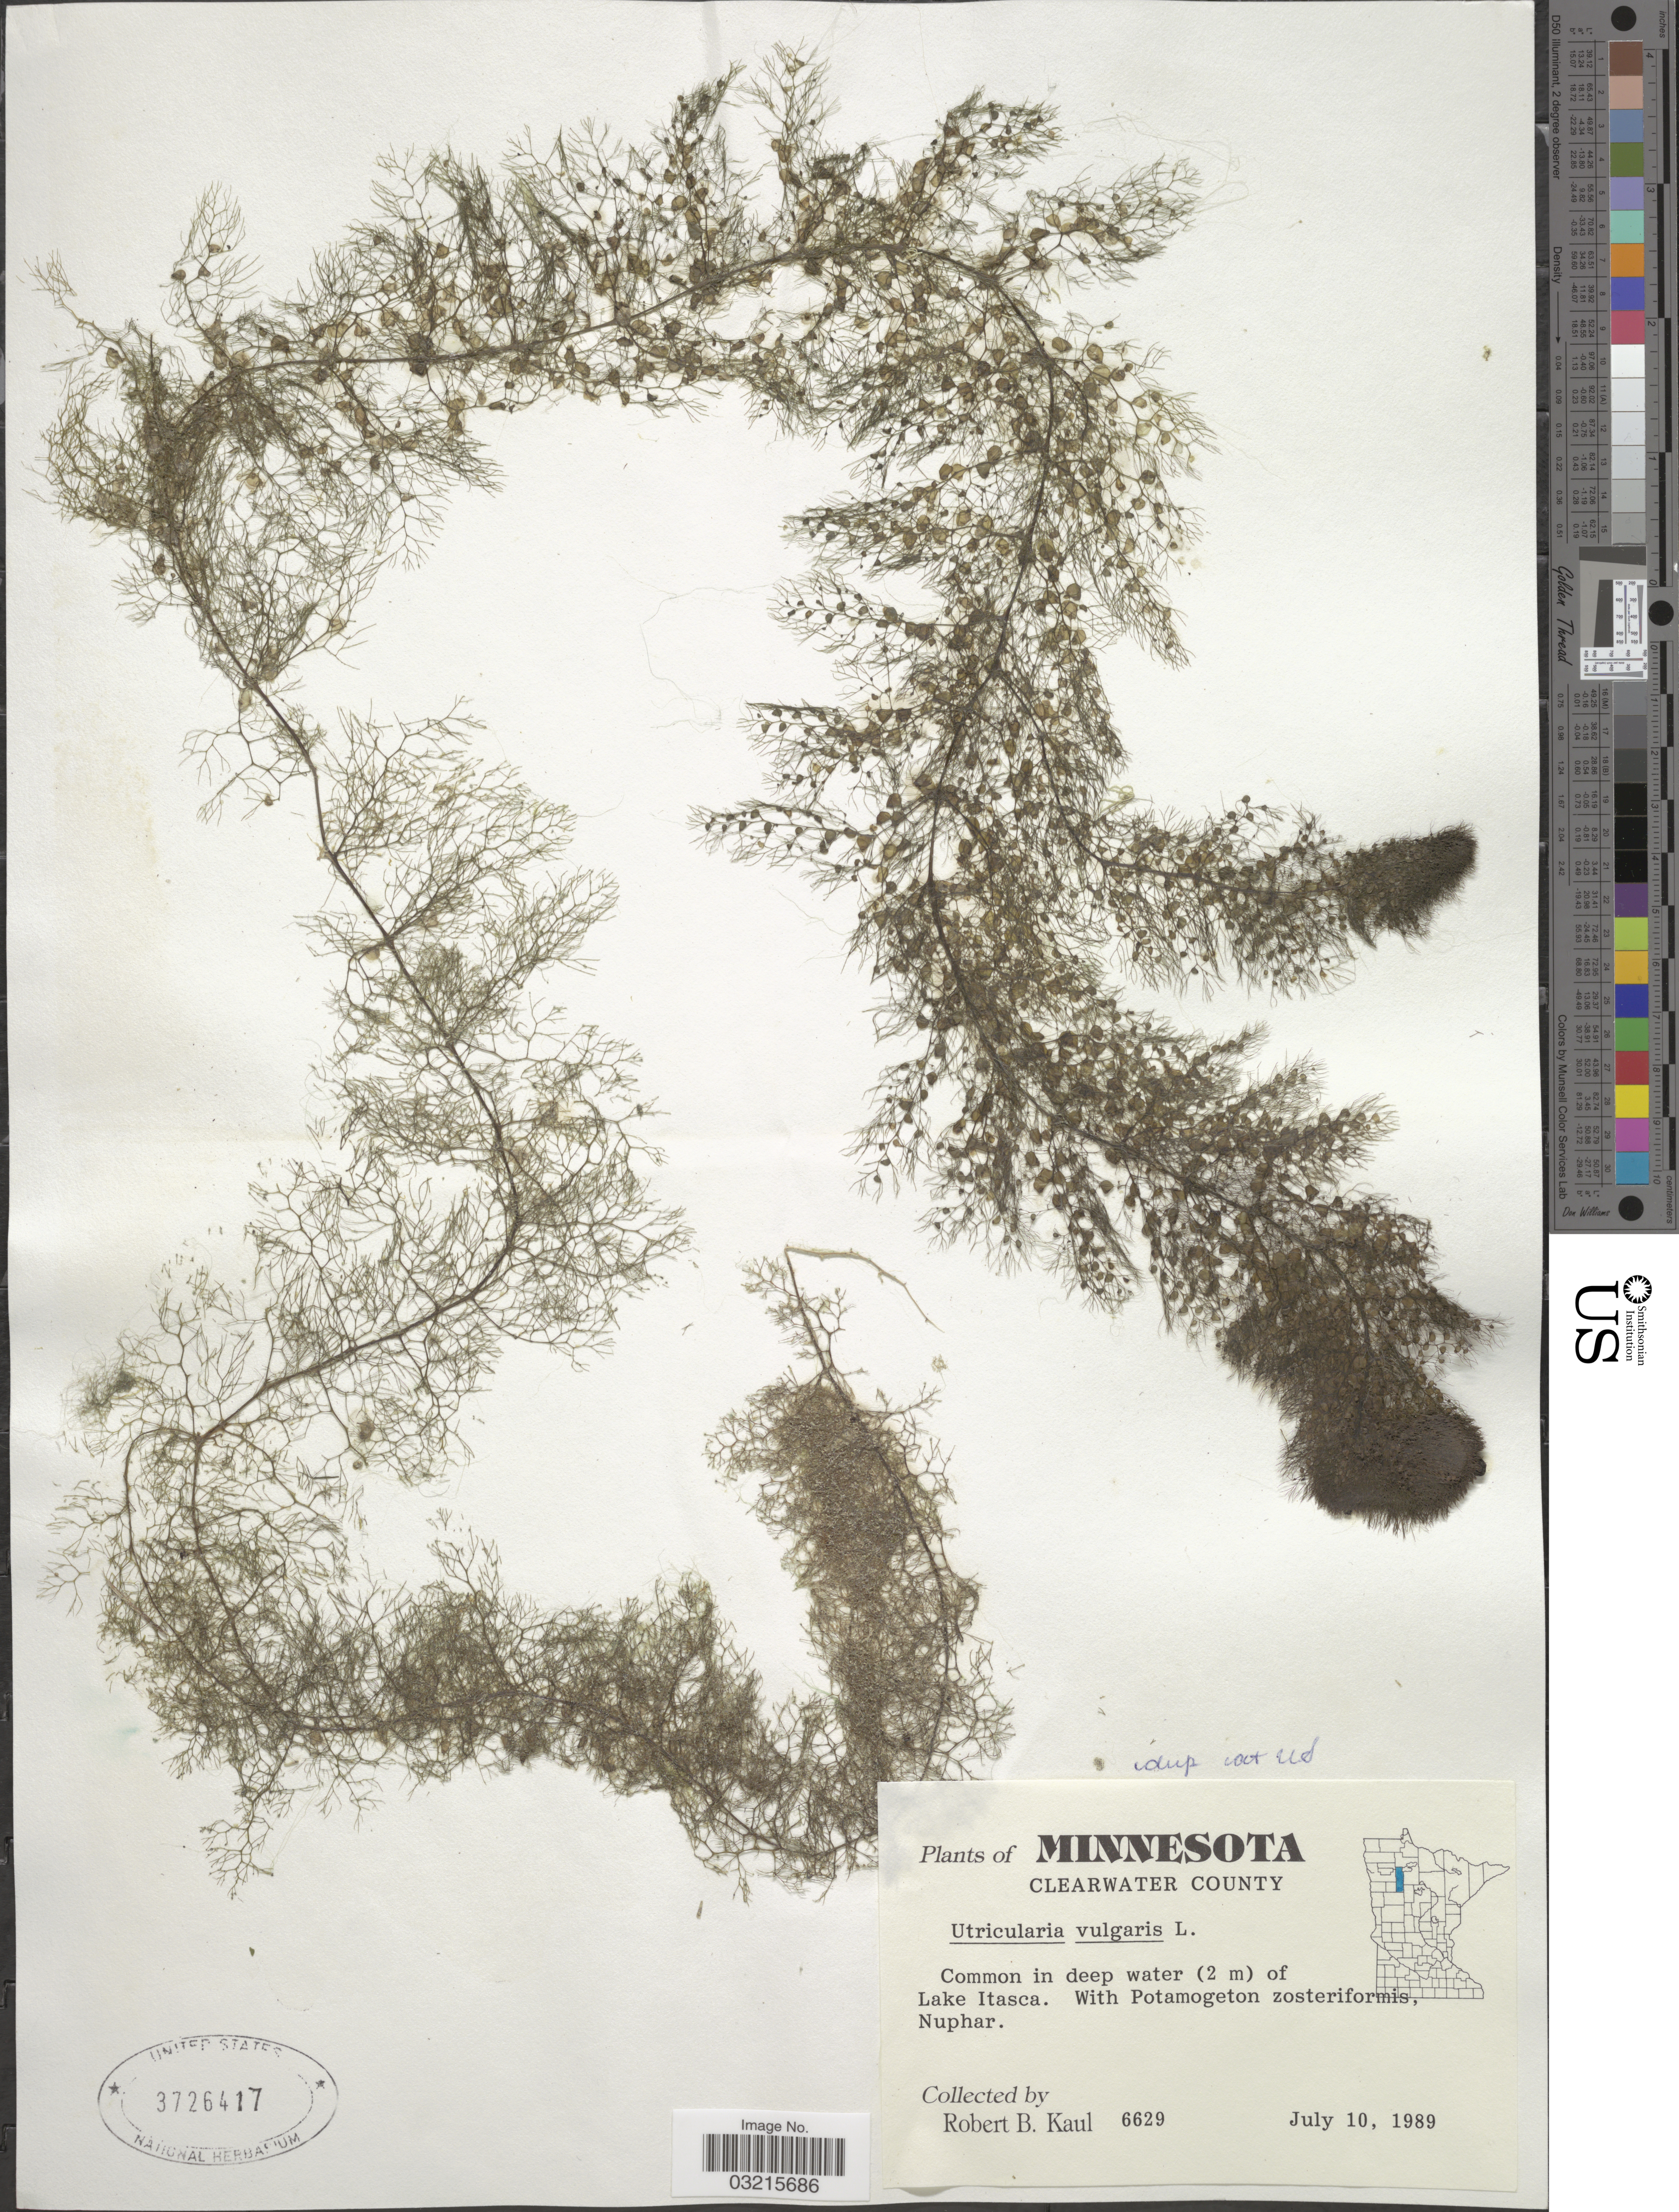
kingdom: Plantae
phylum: Tracheophyta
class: Magnoliopsida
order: Lamiales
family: Lentibulariaceae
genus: Utricularia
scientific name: Utricularia vulgaris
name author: L.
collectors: R. Kaul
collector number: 6629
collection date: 1989-07-10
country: United States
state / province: Minnesota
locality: Clearwater County, Common in deep water (2 m) of Lake Itasca.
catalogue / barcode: US 3726417